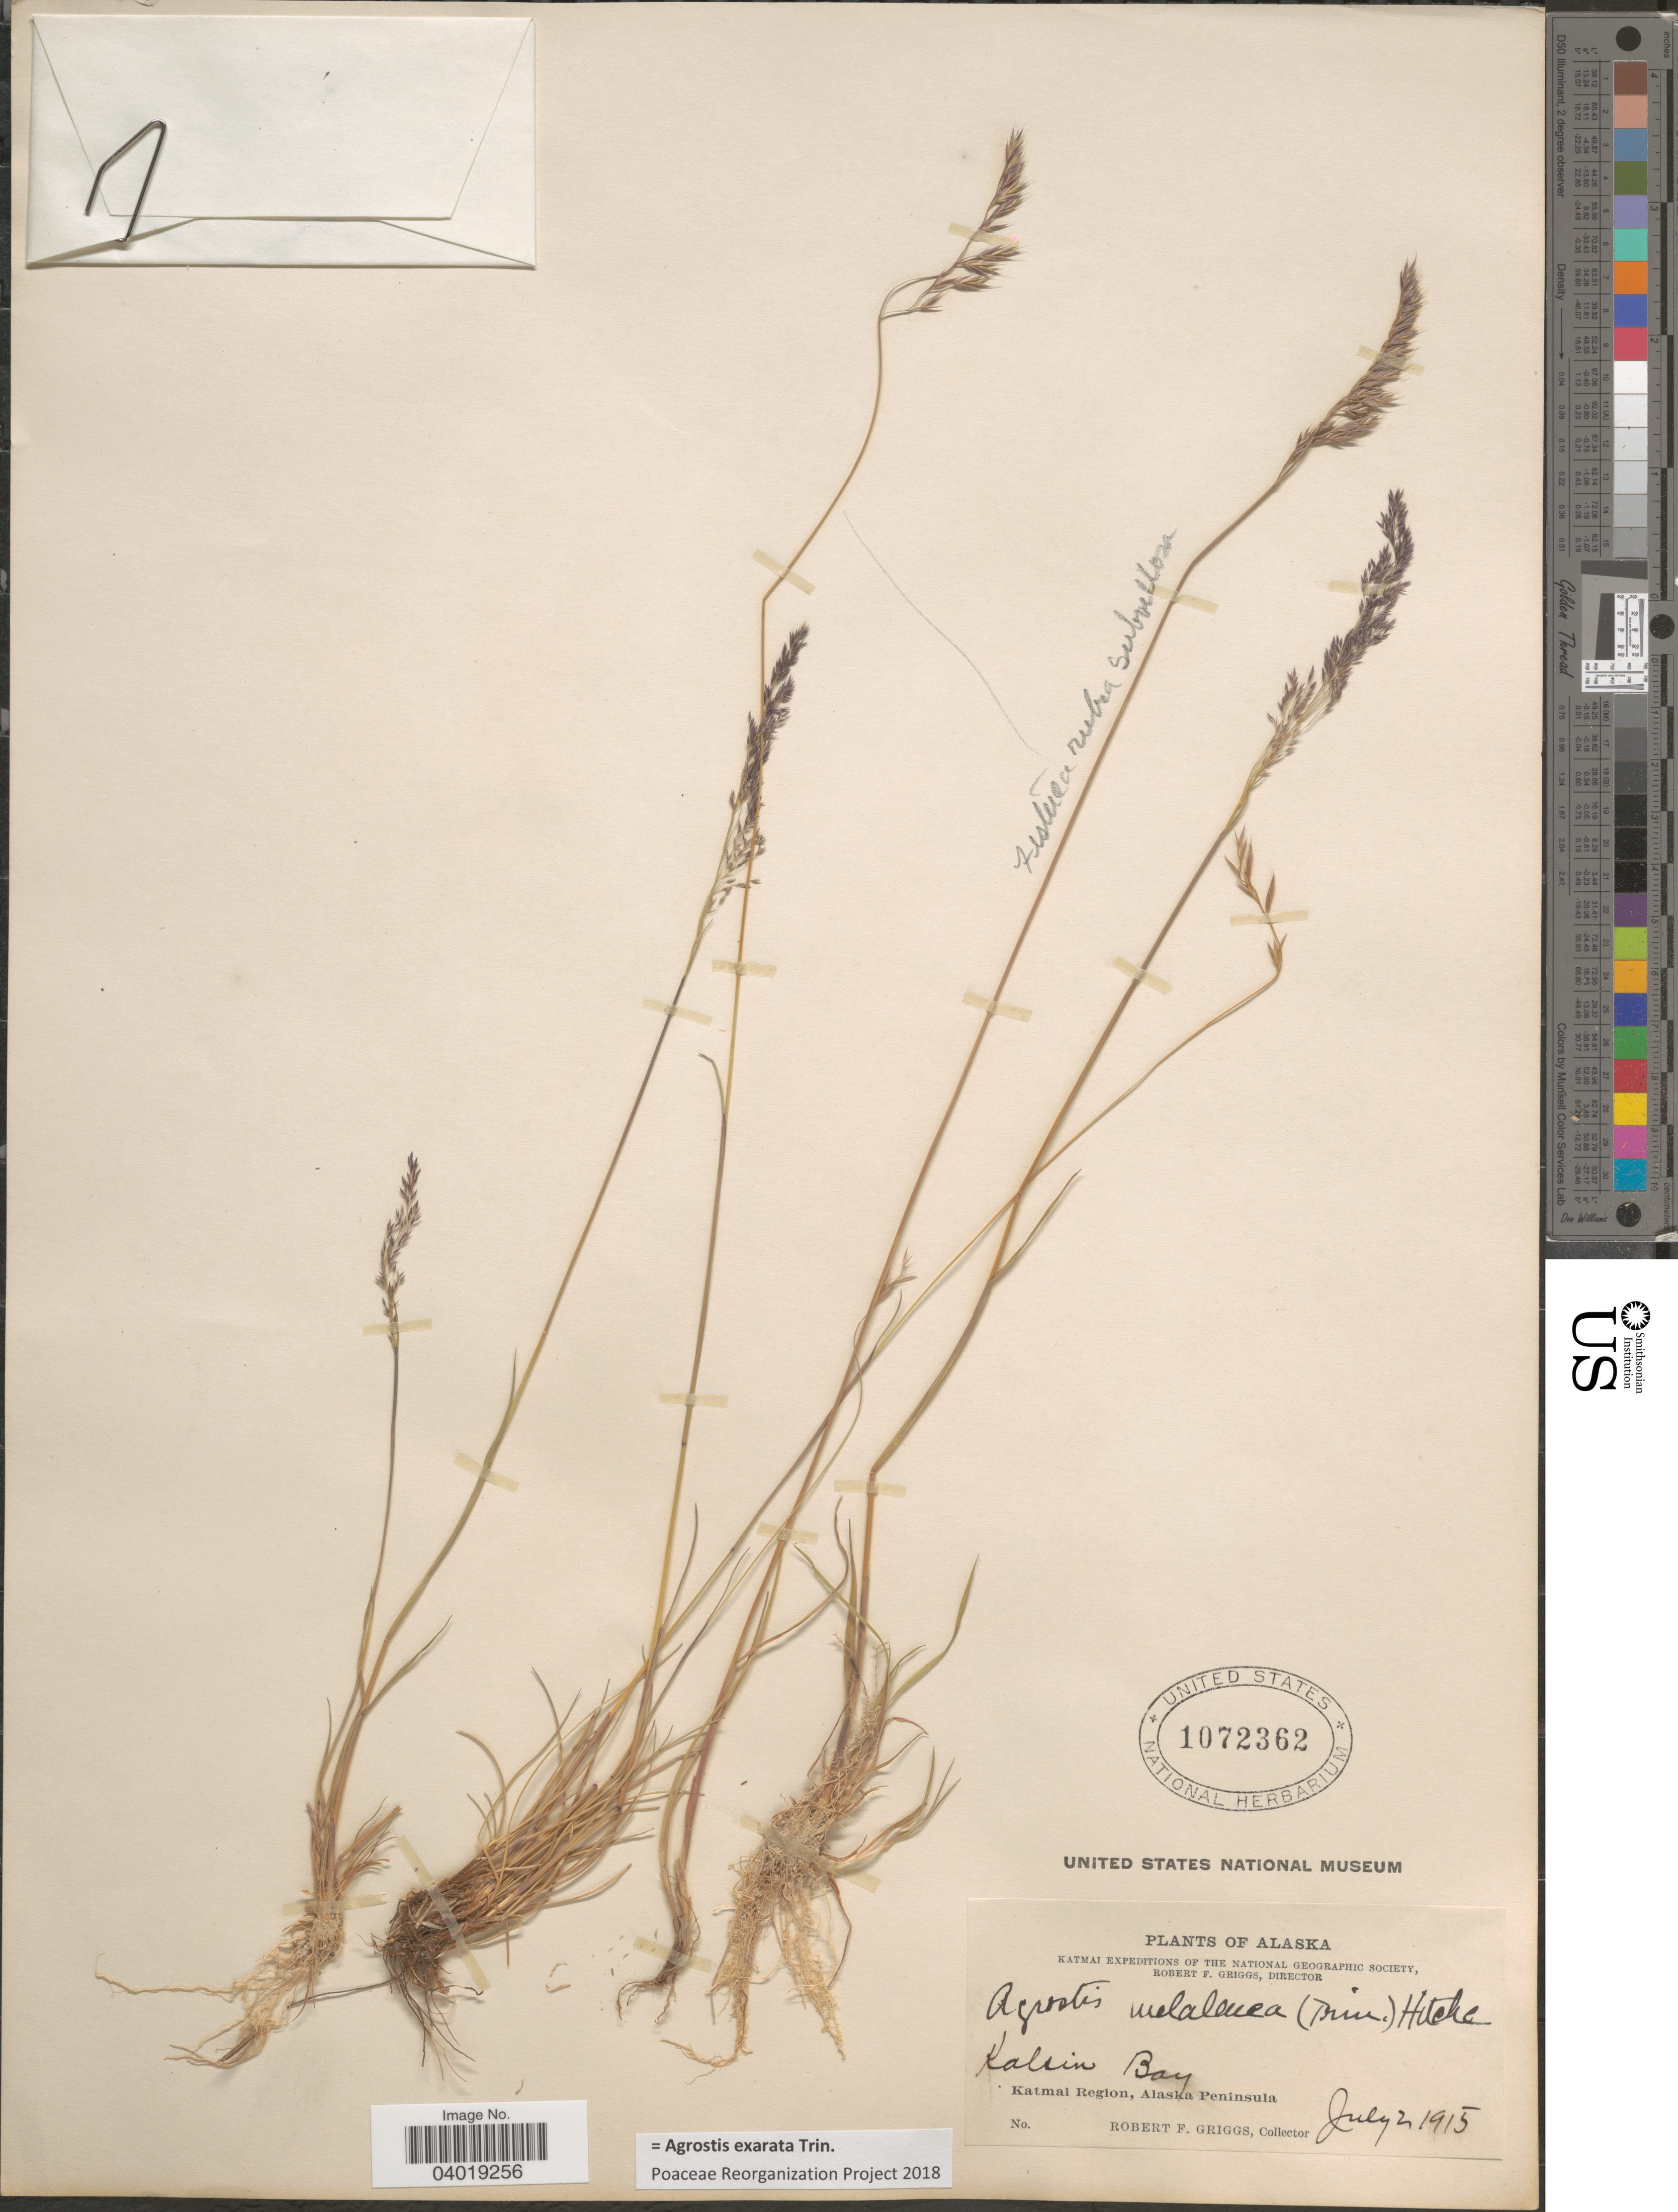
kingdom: Plantae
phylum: Tracheophyta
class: Liliopsida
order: Poales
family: Poaceae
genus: Agrostis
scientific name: Agrostis exarata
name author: Trin.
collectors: R. F. Griggs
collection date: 1915-07-02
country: United States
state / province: Alaska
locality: Kalsin Bay. Katmai Region, Alaska Peninsula.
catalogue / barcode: US 1072362